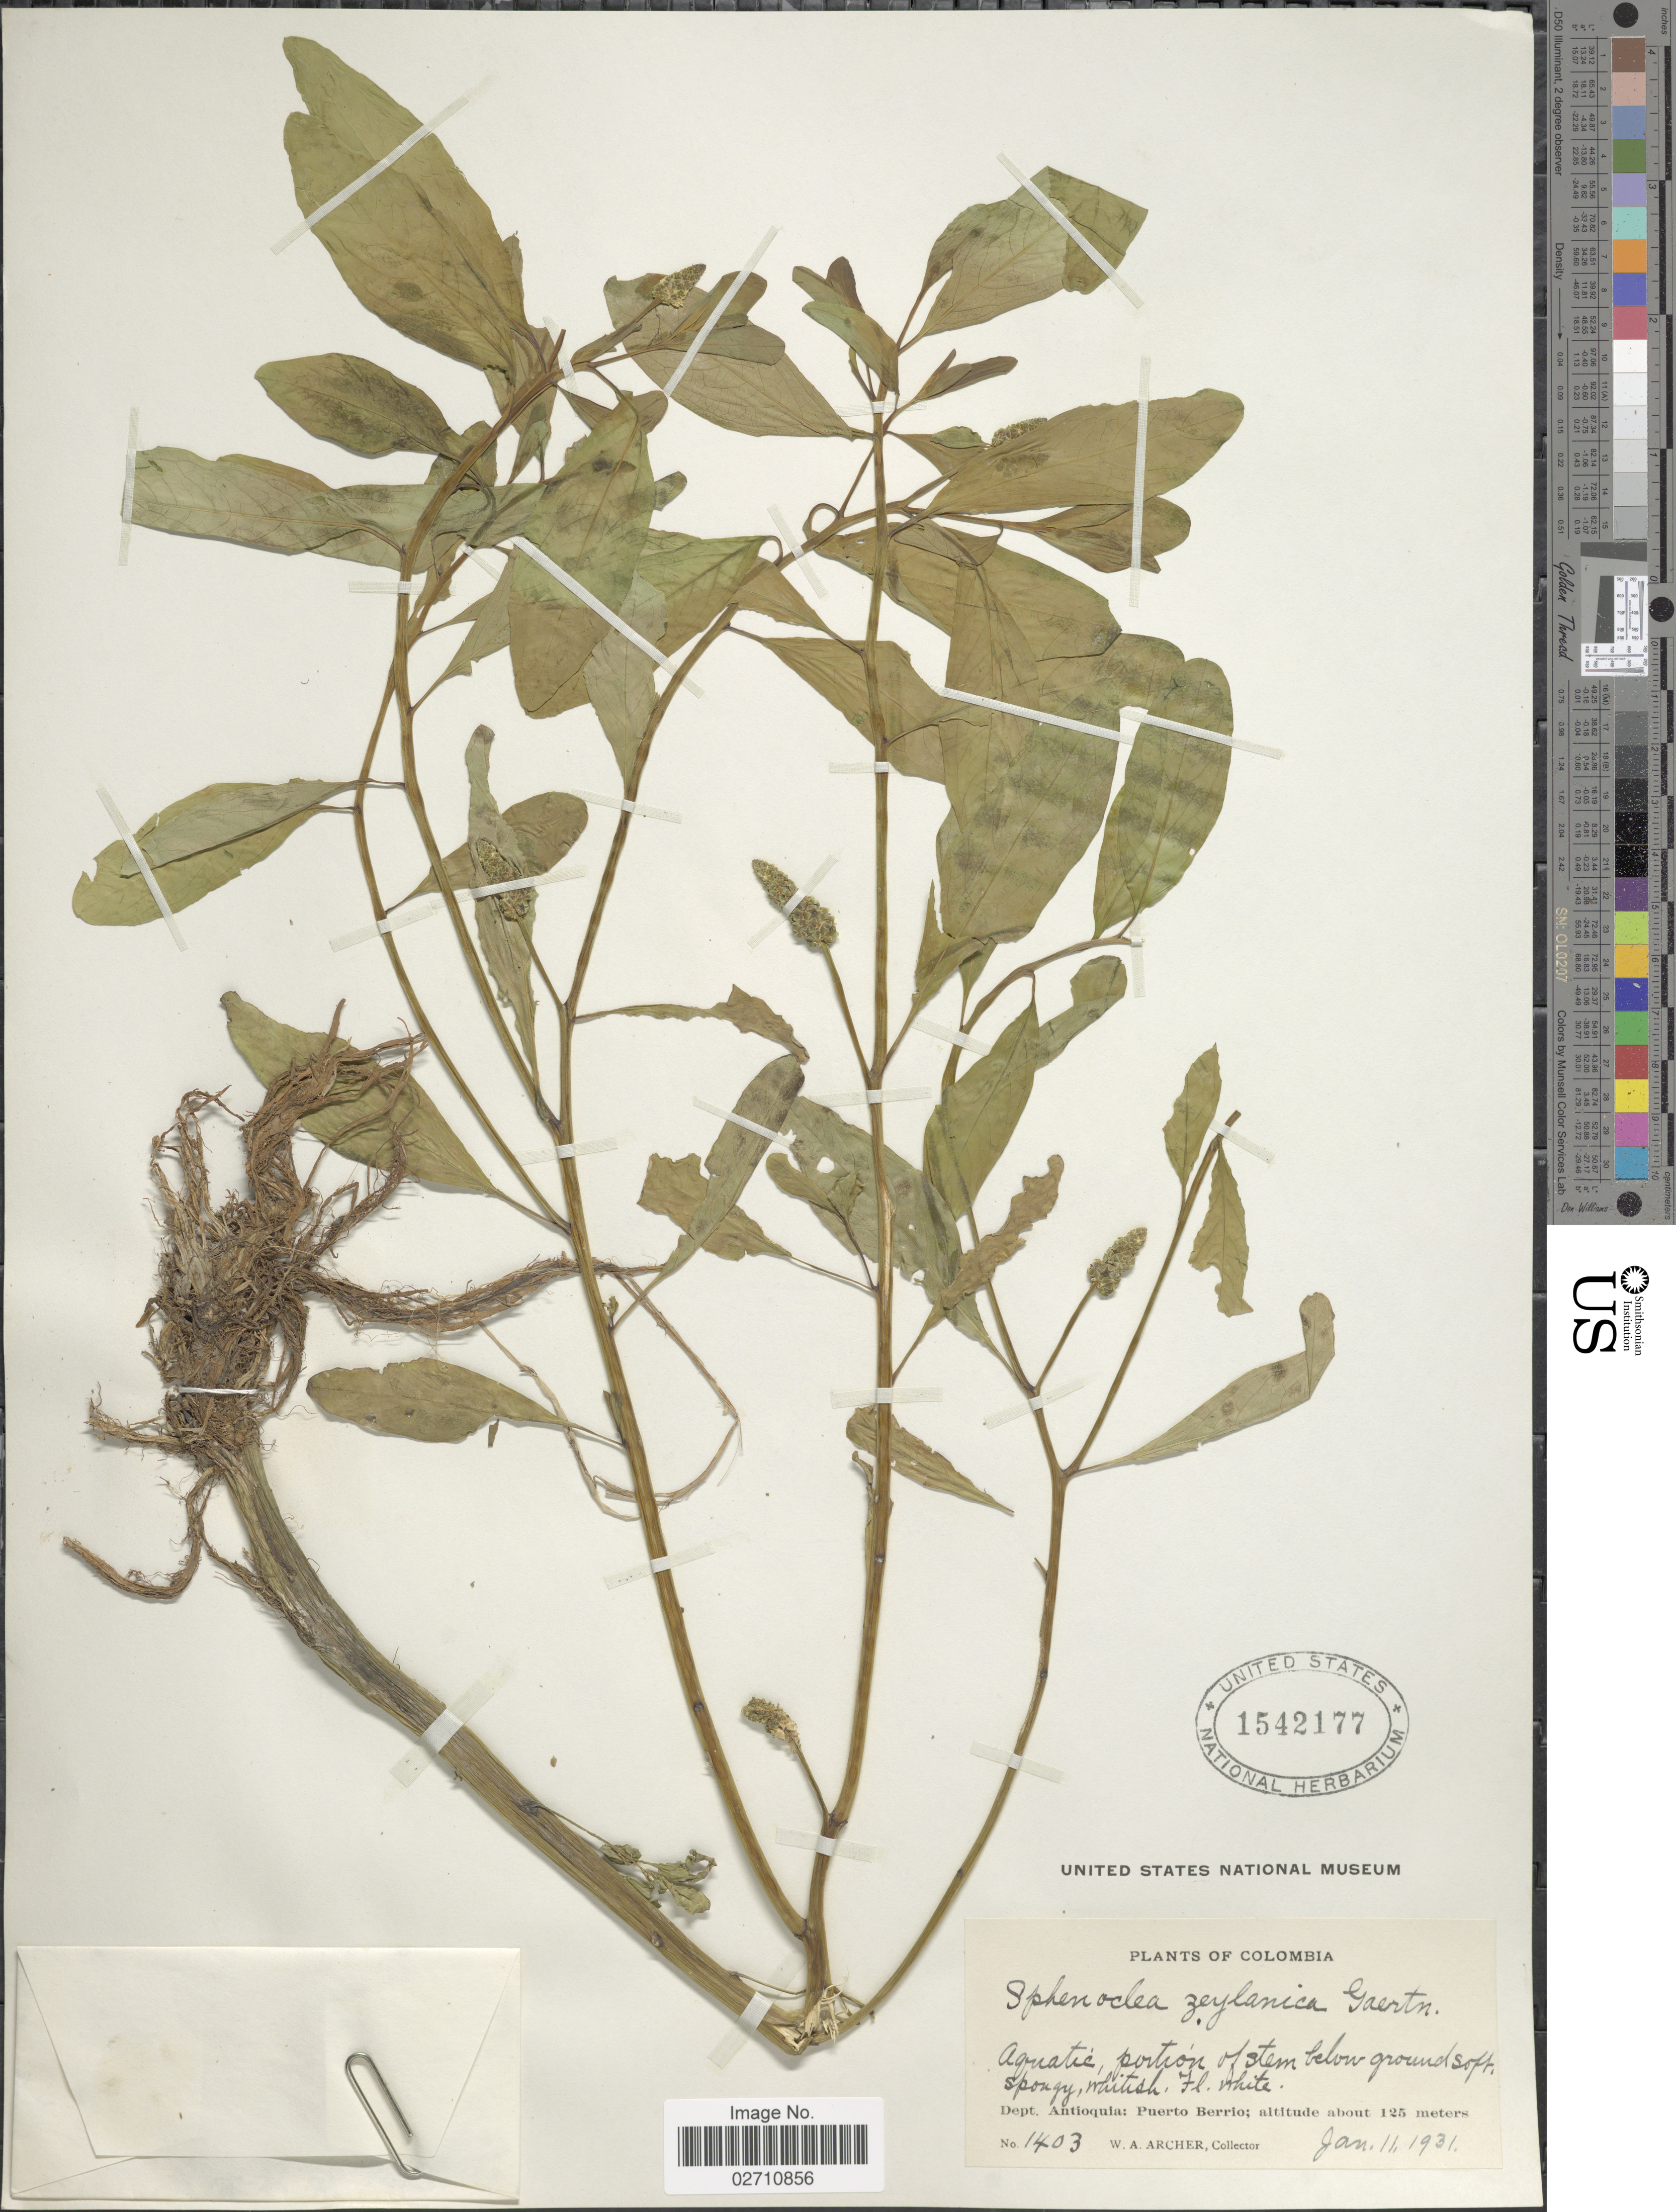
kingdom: Plantae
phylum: Tracheophyta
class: Magnoliopsida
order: Solanales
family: Sphenocleaceae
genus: Sphenoclea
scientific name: Sphenoclea zeylanica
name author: Gaertn.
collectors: W. A. Archer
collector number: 1403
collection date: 1931-01-11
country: Colombia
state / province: Antioquia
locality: Puerto Berrio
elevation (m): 125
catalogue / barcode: US 1542177